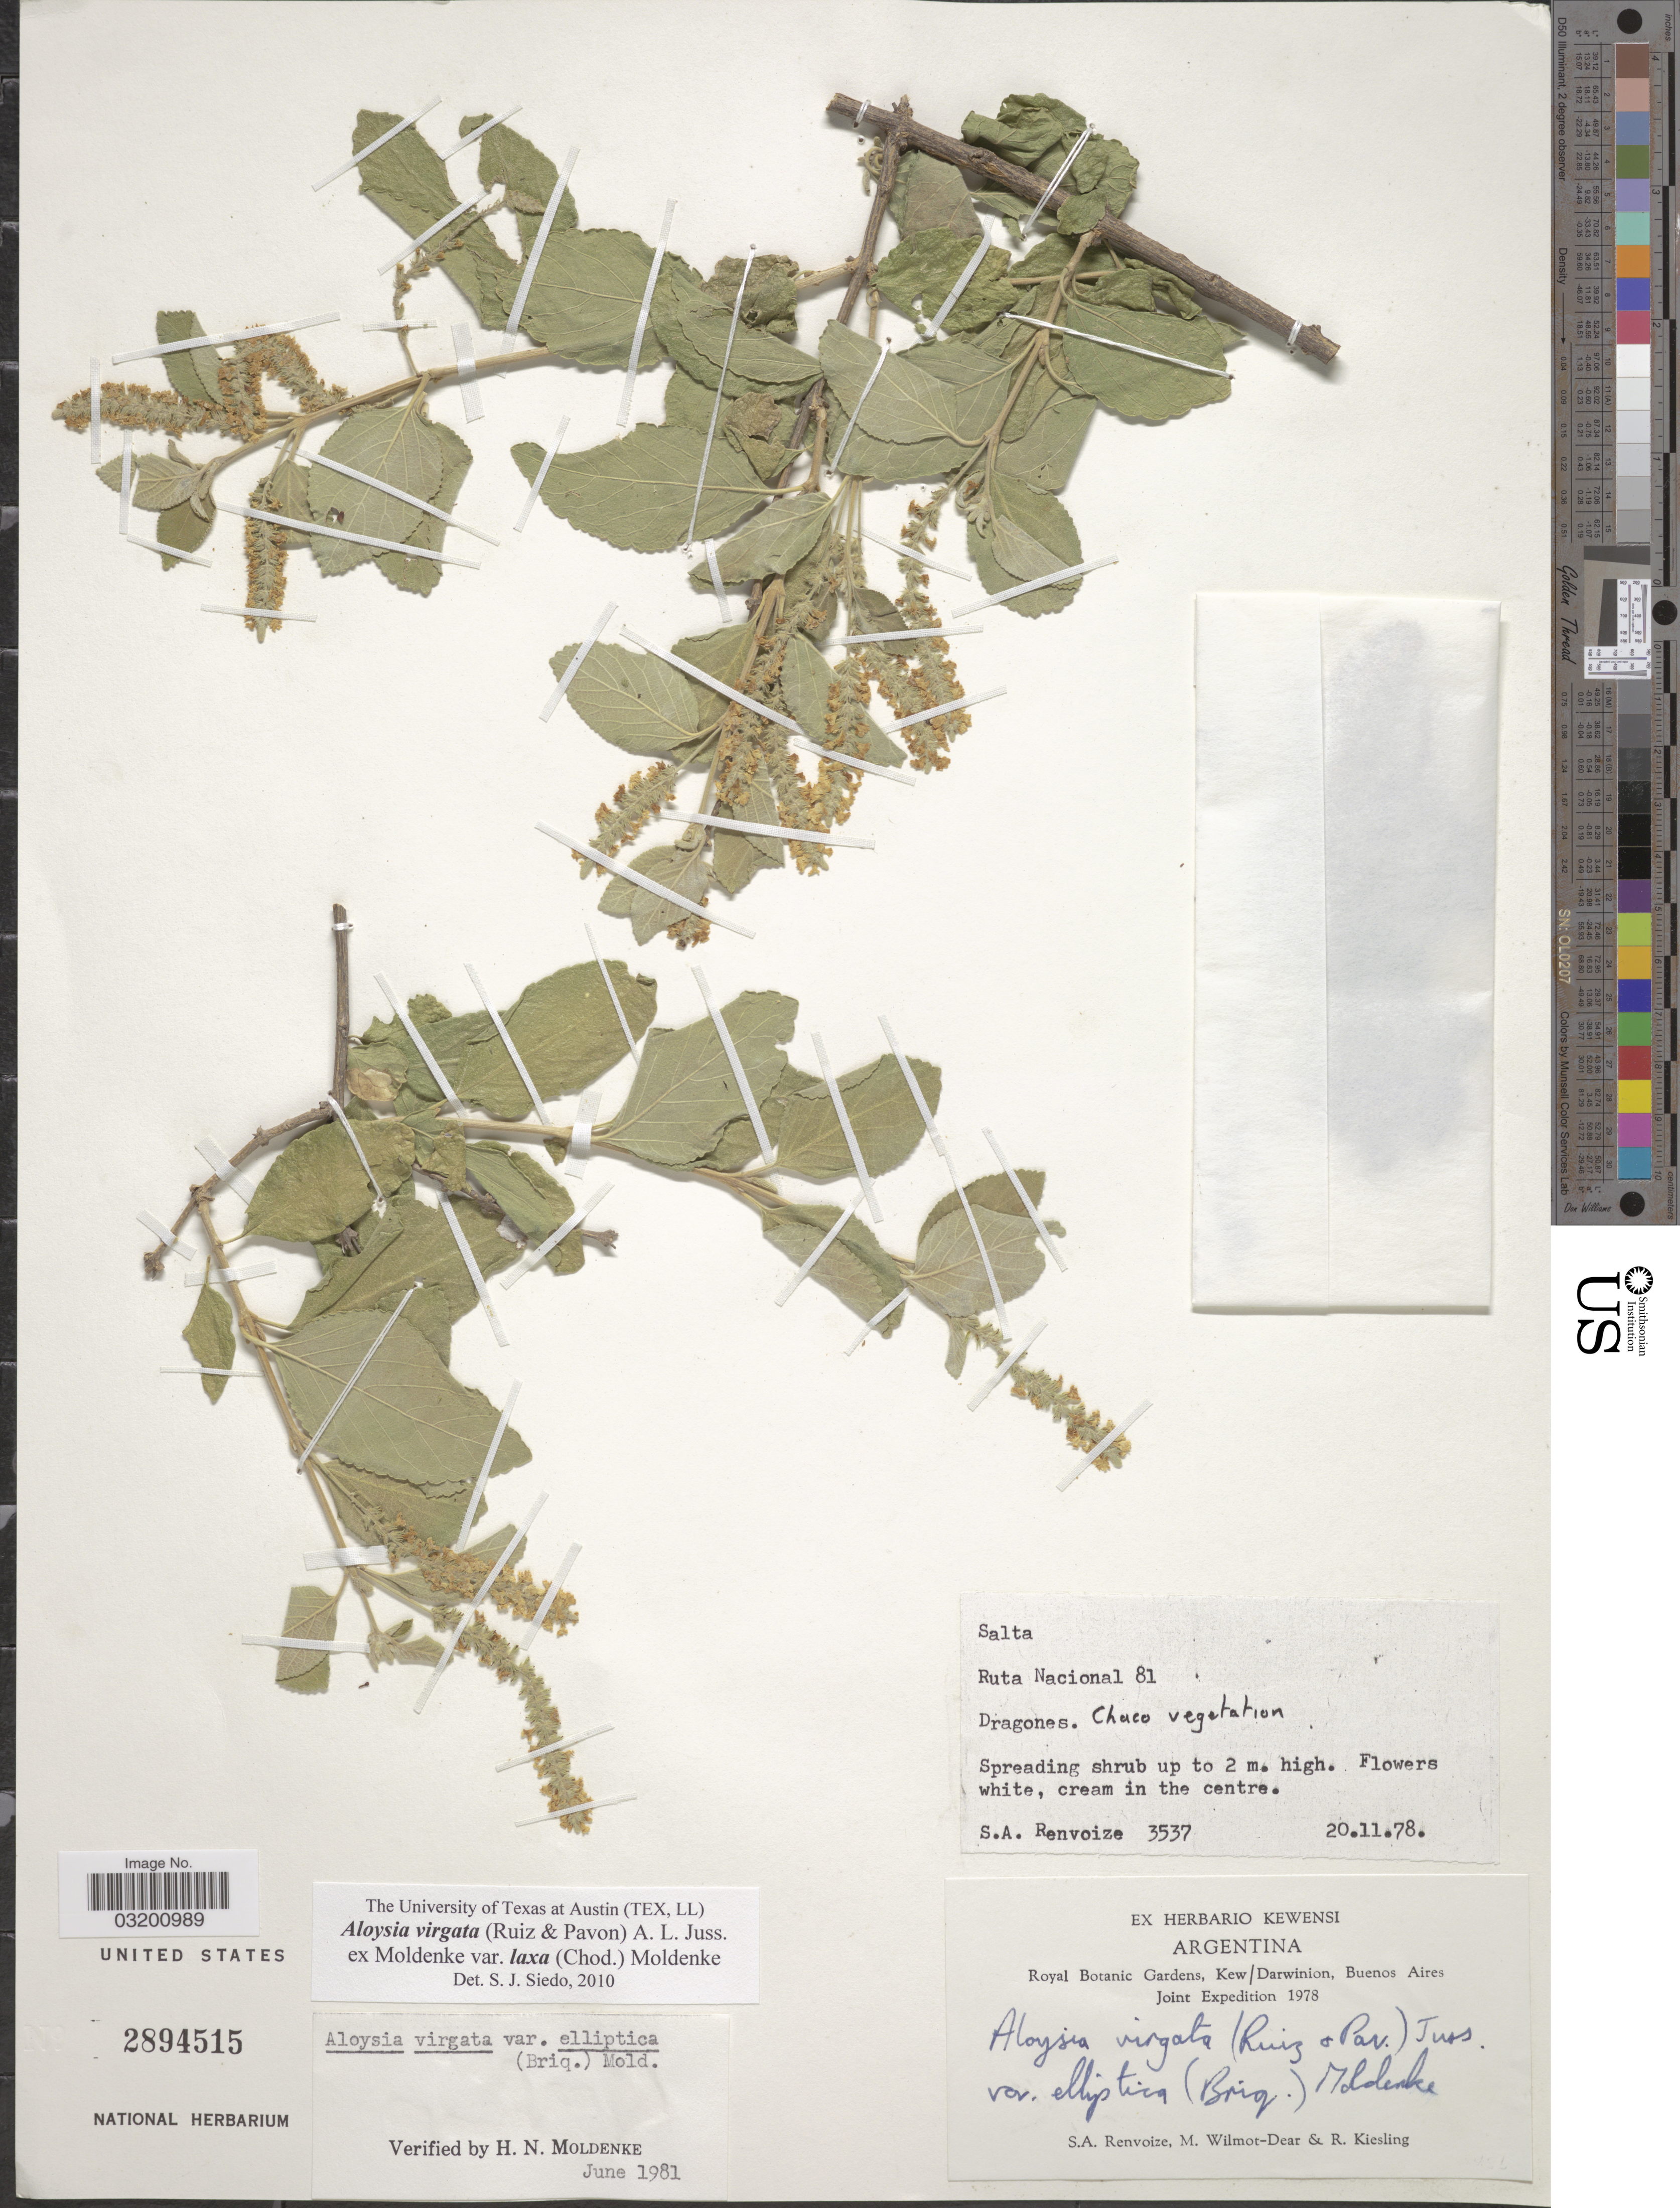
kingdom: Plantae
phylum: Tracheophyta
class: Magnoliopsida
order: Lamiales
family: Verbenaceae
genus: Aloysia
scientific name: Aloysia virgata var. laxa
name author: (Chodat) Moldenke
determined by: Siedo, S. J.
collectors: S. A. Renvoize, M. Wilmot-Dear & R. Kiesling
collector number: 3537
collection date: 1978-11-20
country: Argentina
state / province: Salta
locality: Ruta Nacional 81, Dragones.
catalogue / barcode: US 2894515